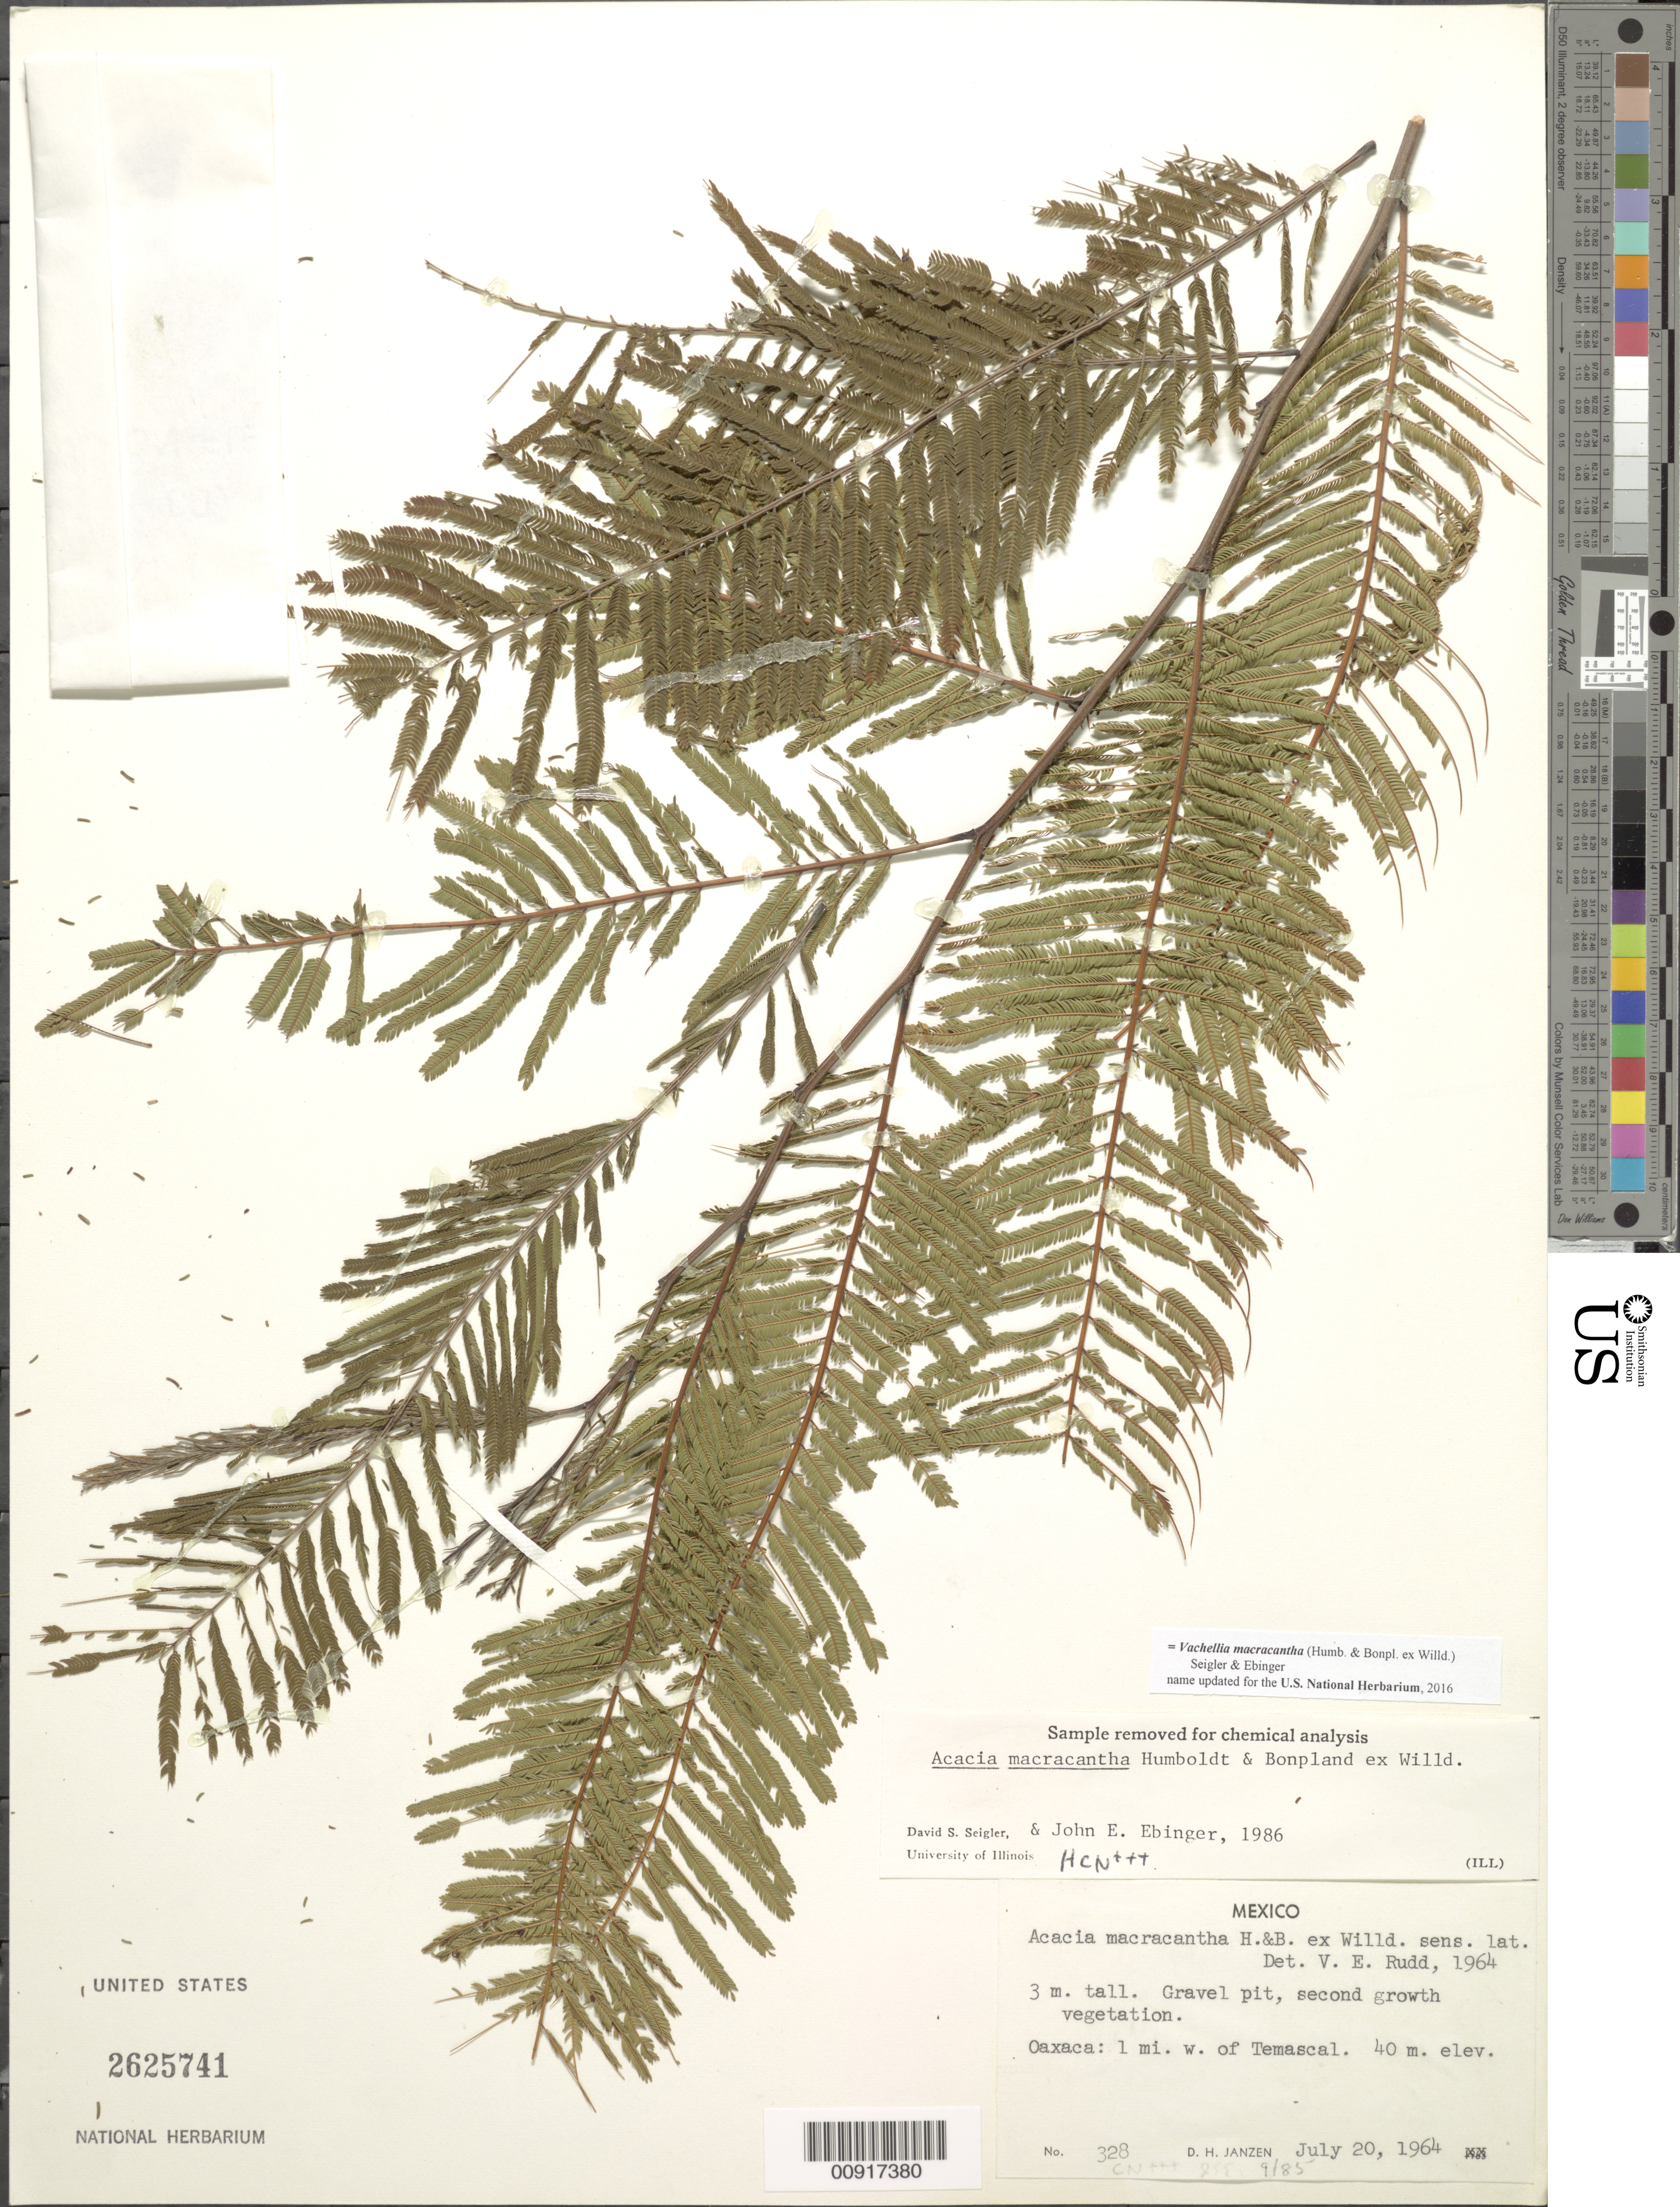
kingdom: Plantae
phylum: Tracheophyta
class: Magnoliopsida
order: Fabales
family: Fabaceae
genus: Vachellia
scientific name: Vachellia macracantha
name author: (Humb. & Bonpl. ex Willd.) Seigler & Ebinger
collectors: D. Janzen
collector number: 328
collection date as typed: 20 Jul 1964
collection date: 1964-07-20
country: Mexico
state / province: Oaxaca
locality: Oaxaca: 1 mi. W of Temascal.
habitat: Gravel pit, second growth vegetation.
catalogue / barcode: US 2625741